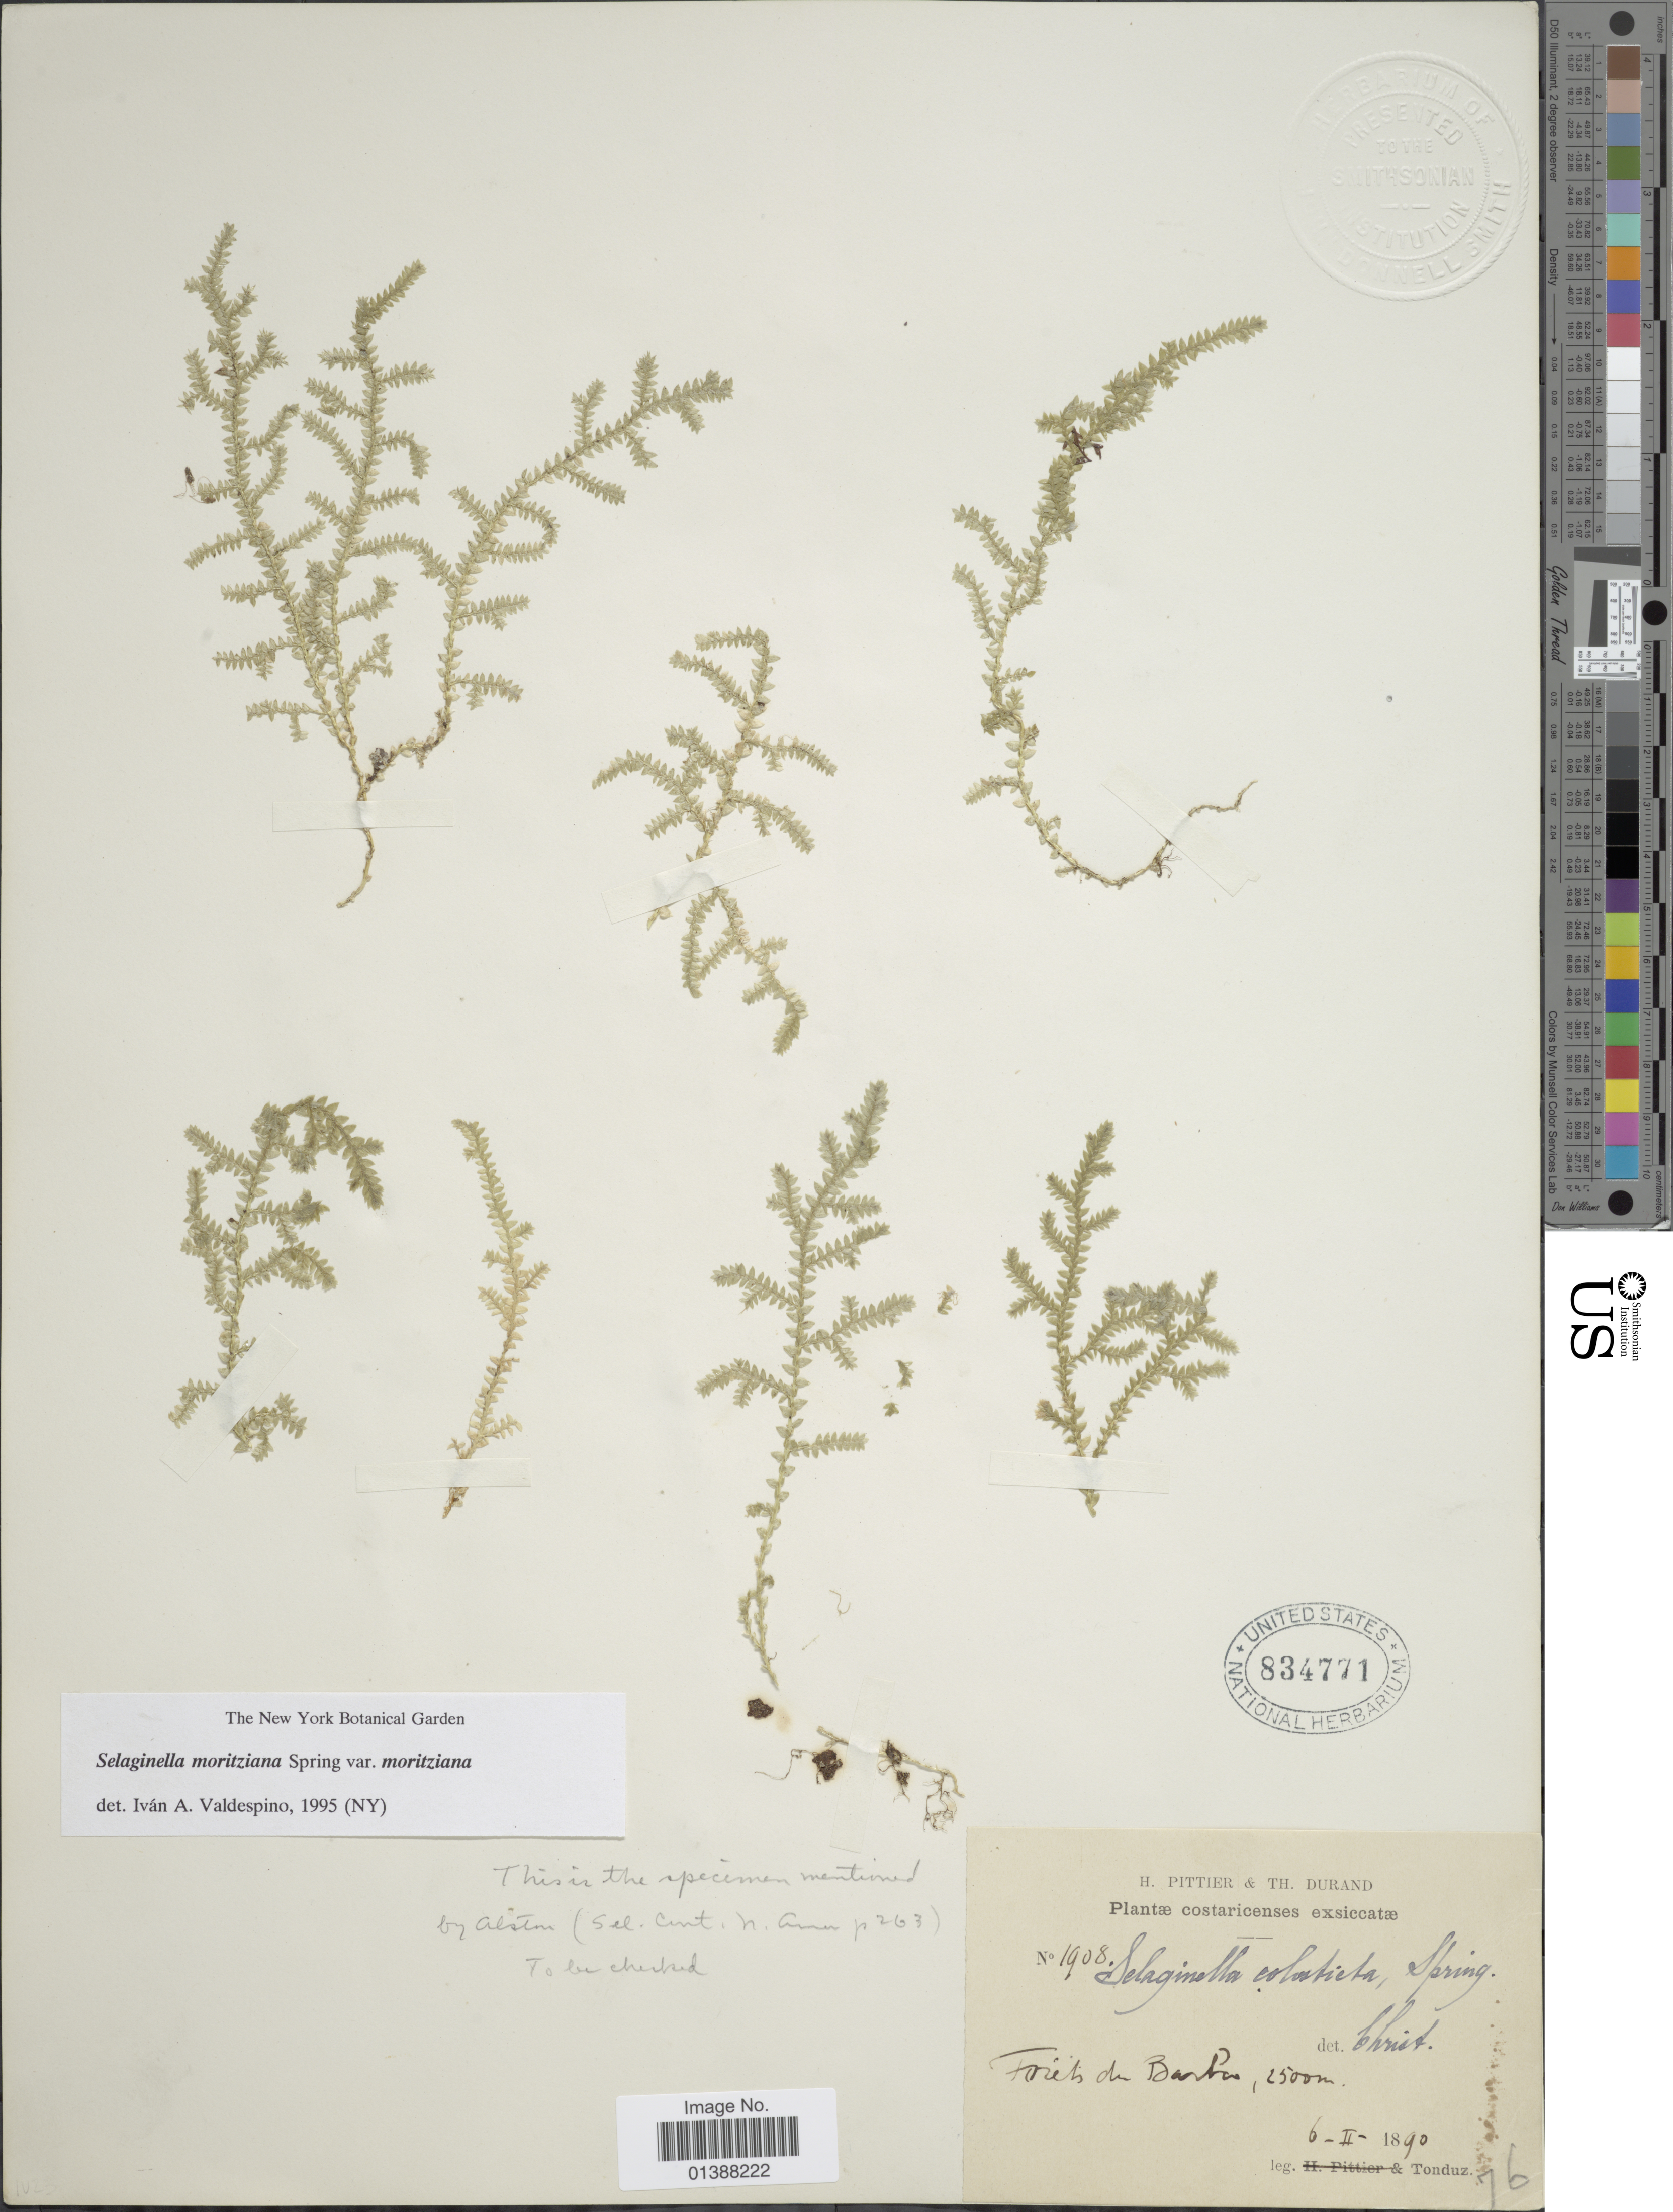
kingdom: Plantae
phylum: Tracheophyta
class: Lycopodiopsida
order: Selaginellales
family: Selaginellaceae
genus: Selaginella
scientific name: Selaginella moritziana var. moritziana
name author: Spring ex Klotzsch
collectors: A. Tonduz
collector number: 1908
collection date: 1890-02-06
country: Costa Rica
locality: Forêts de Barba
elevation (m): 2500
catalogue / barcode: US 834771